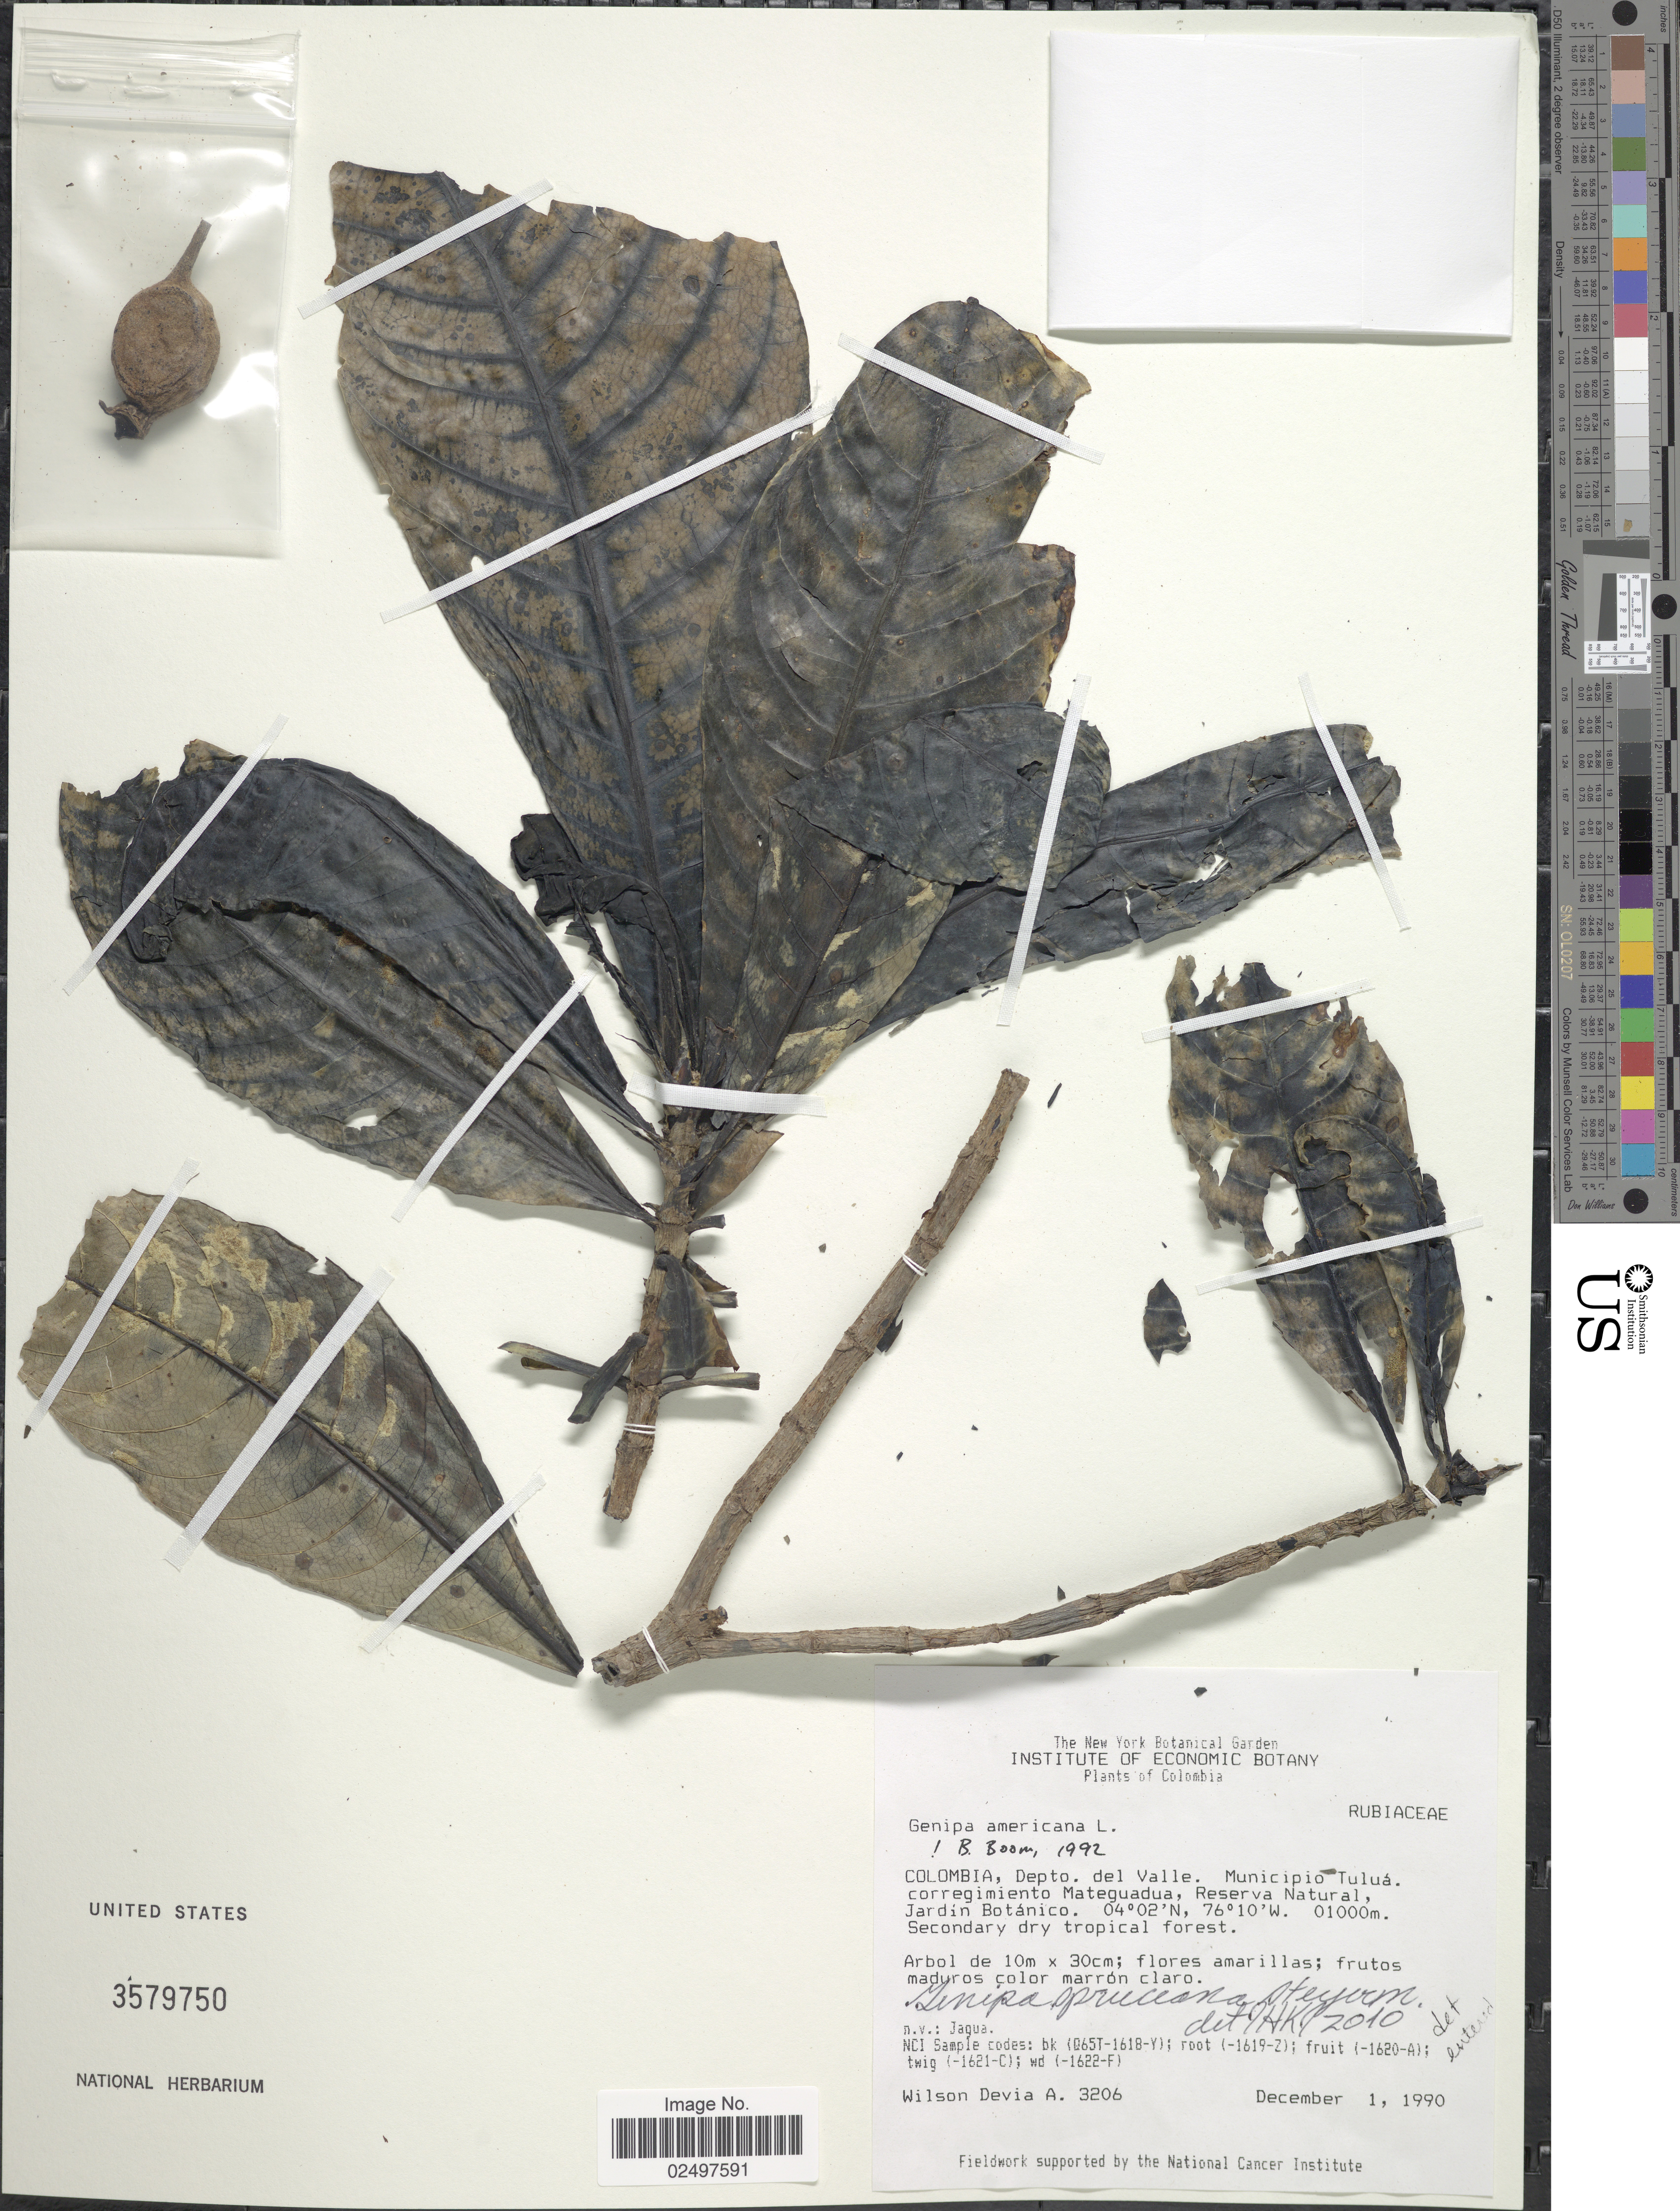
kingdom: Plantae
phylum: Tracheophyta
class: Magnoliopsida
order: Gentianales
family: Rubiaceae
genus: Genipa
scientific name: Genipa spruceana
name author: Steyerm.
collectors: W. Devia A.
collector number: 3206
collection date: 1991-12-01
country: Colombia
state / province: Valle del Cauca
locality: Depto. del Valle. Municipio Tulua, corregimiento Mateguadua Reserva Natural, Jardin Botanico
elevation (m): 1000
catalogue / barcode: US 3579750